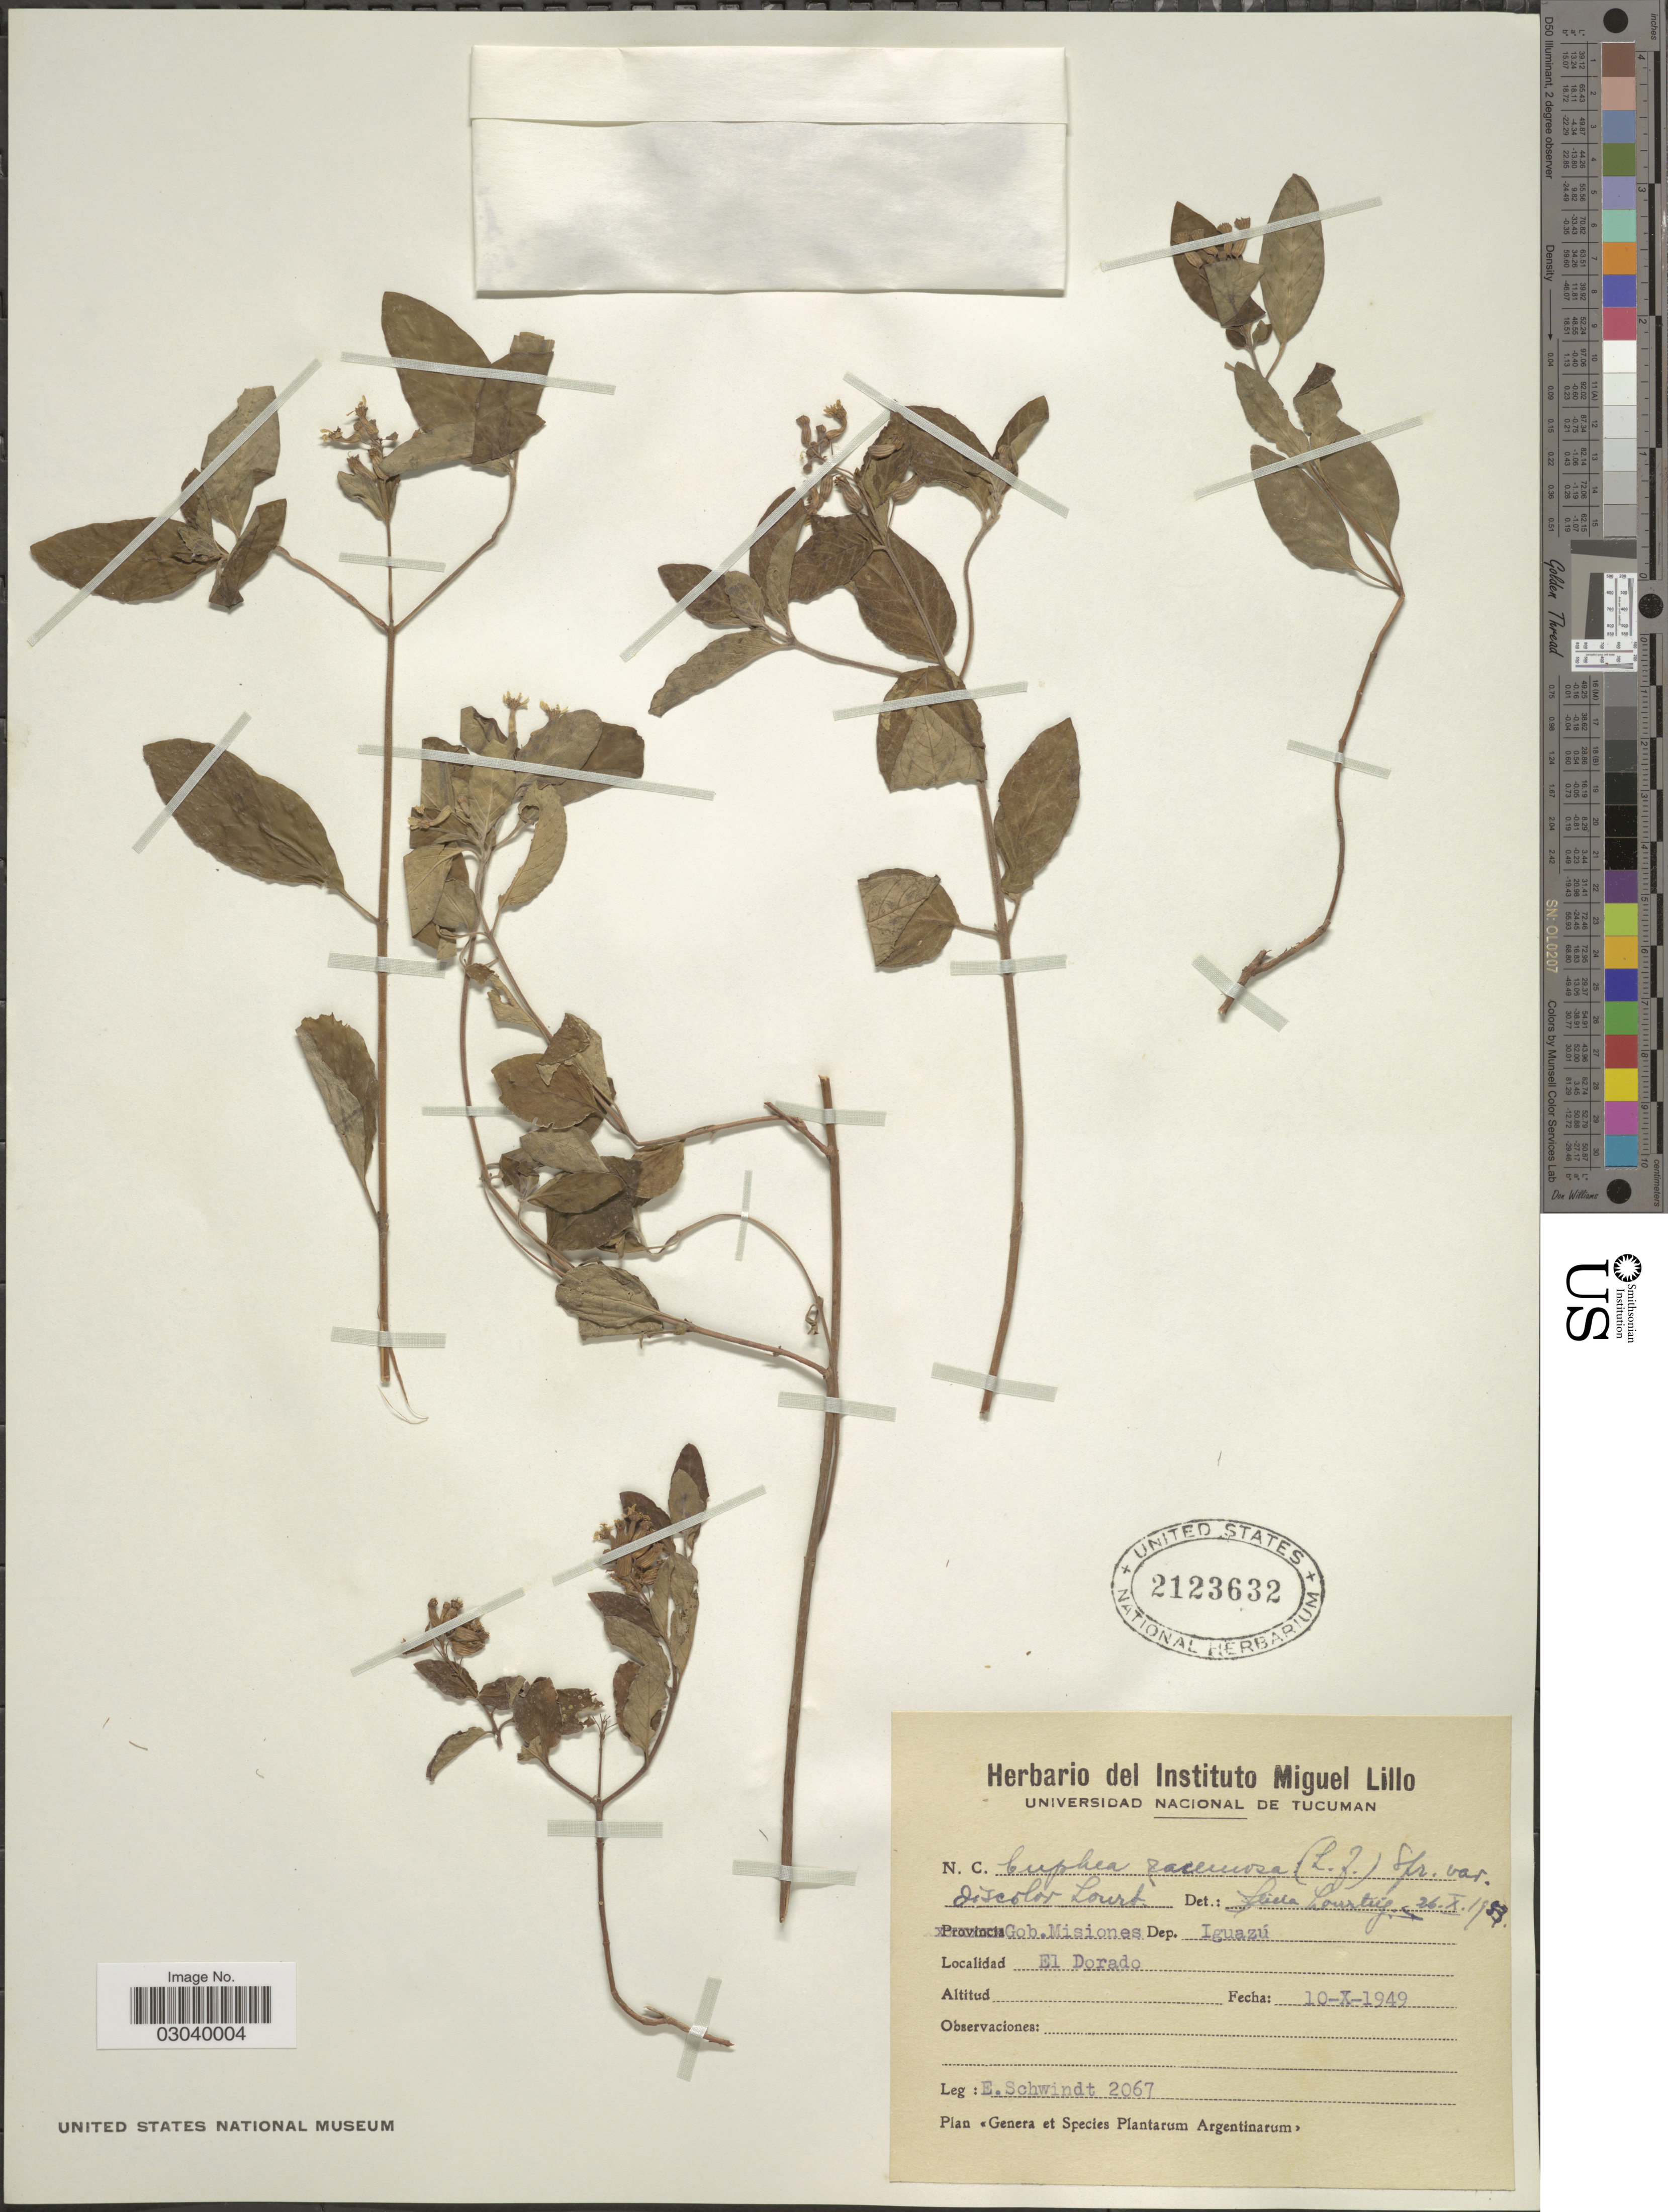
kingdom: Plantae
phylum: Tracheophyta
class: Magnoliopsida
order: Myrtales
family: Lythraceae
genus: Cuphea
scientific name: Cuphea racemosa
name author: (L. f.) Spreng.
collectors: E. Schwindt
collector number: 2067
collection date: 1949-10-10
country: Argentina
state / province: Misiones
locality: Gob. Misiones. Dep. Iguazú, El Dorado.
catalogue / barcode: US 2123632